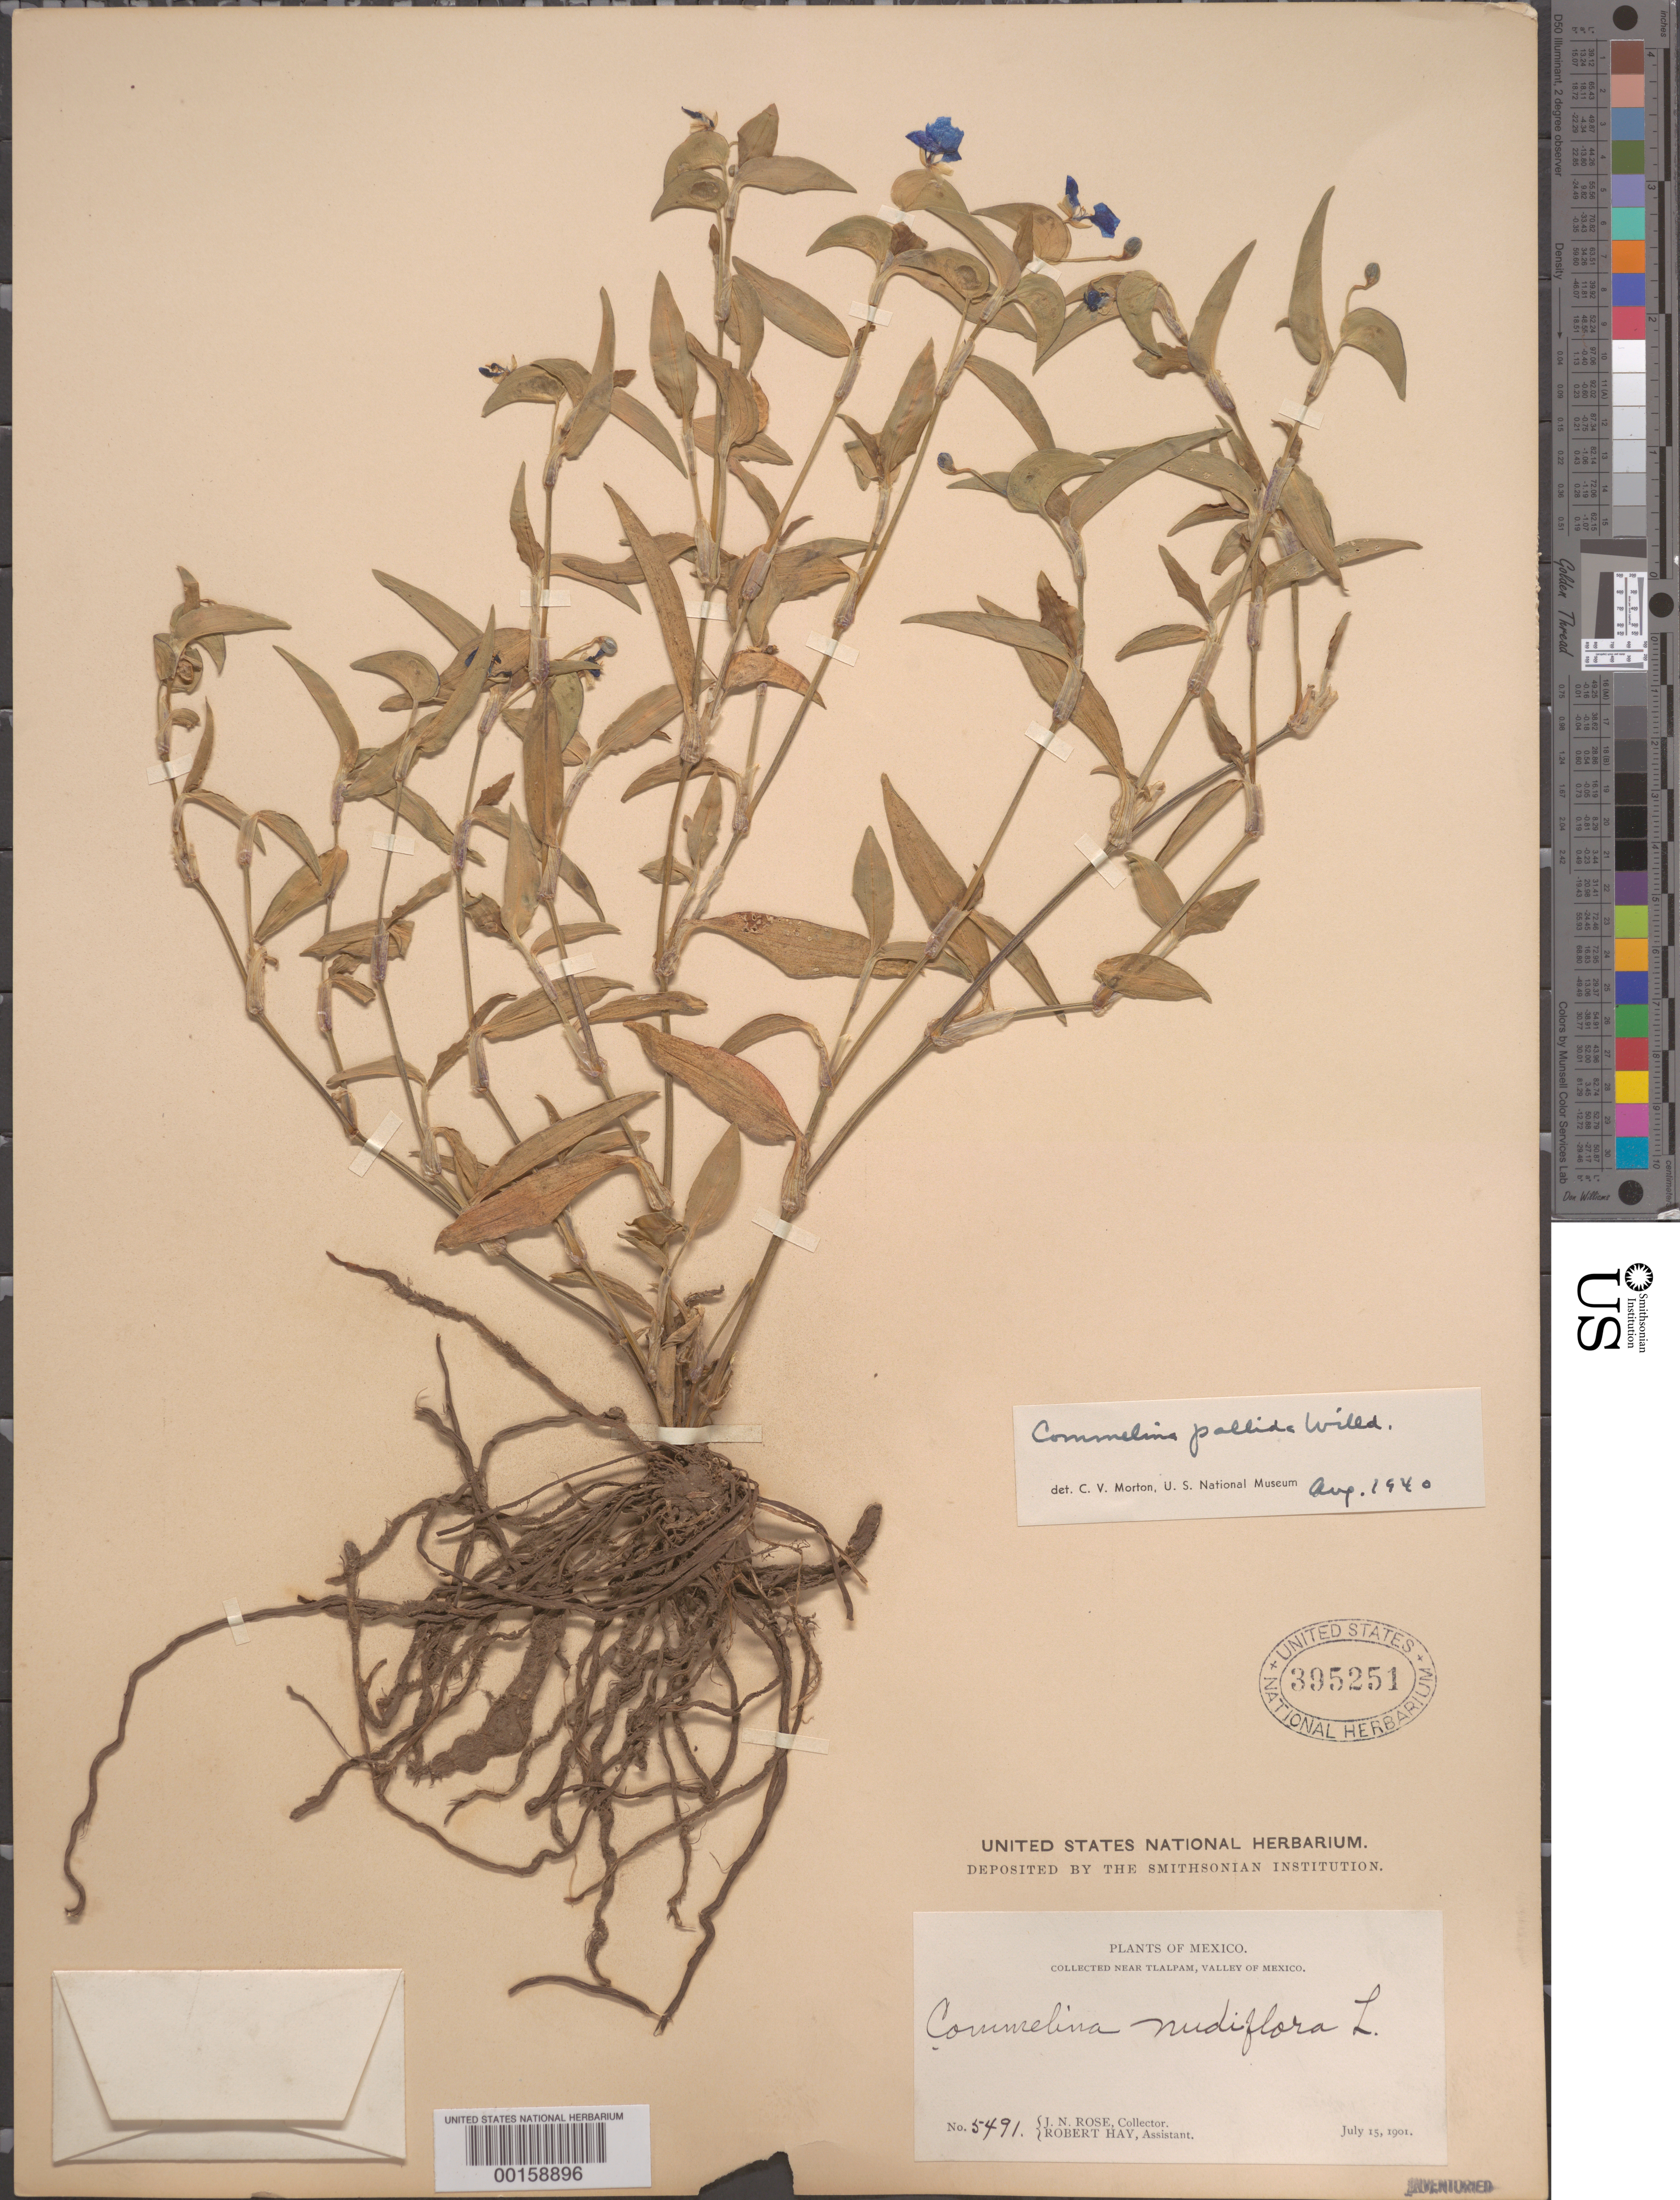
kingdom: Plantae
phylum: Tracheophyta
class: Liliopsida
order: Commelinales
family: Commelinaceae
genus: Commelina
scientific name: Commelina pallida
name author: Willd.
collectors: J. N. Rose & W. Hough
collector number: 5491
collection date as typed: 15 Jul 1901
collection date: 1901-07-15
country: Mexico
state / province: Distrito Federal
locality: Near Tlalpam; Valley of Mexico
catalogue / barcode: US 395251